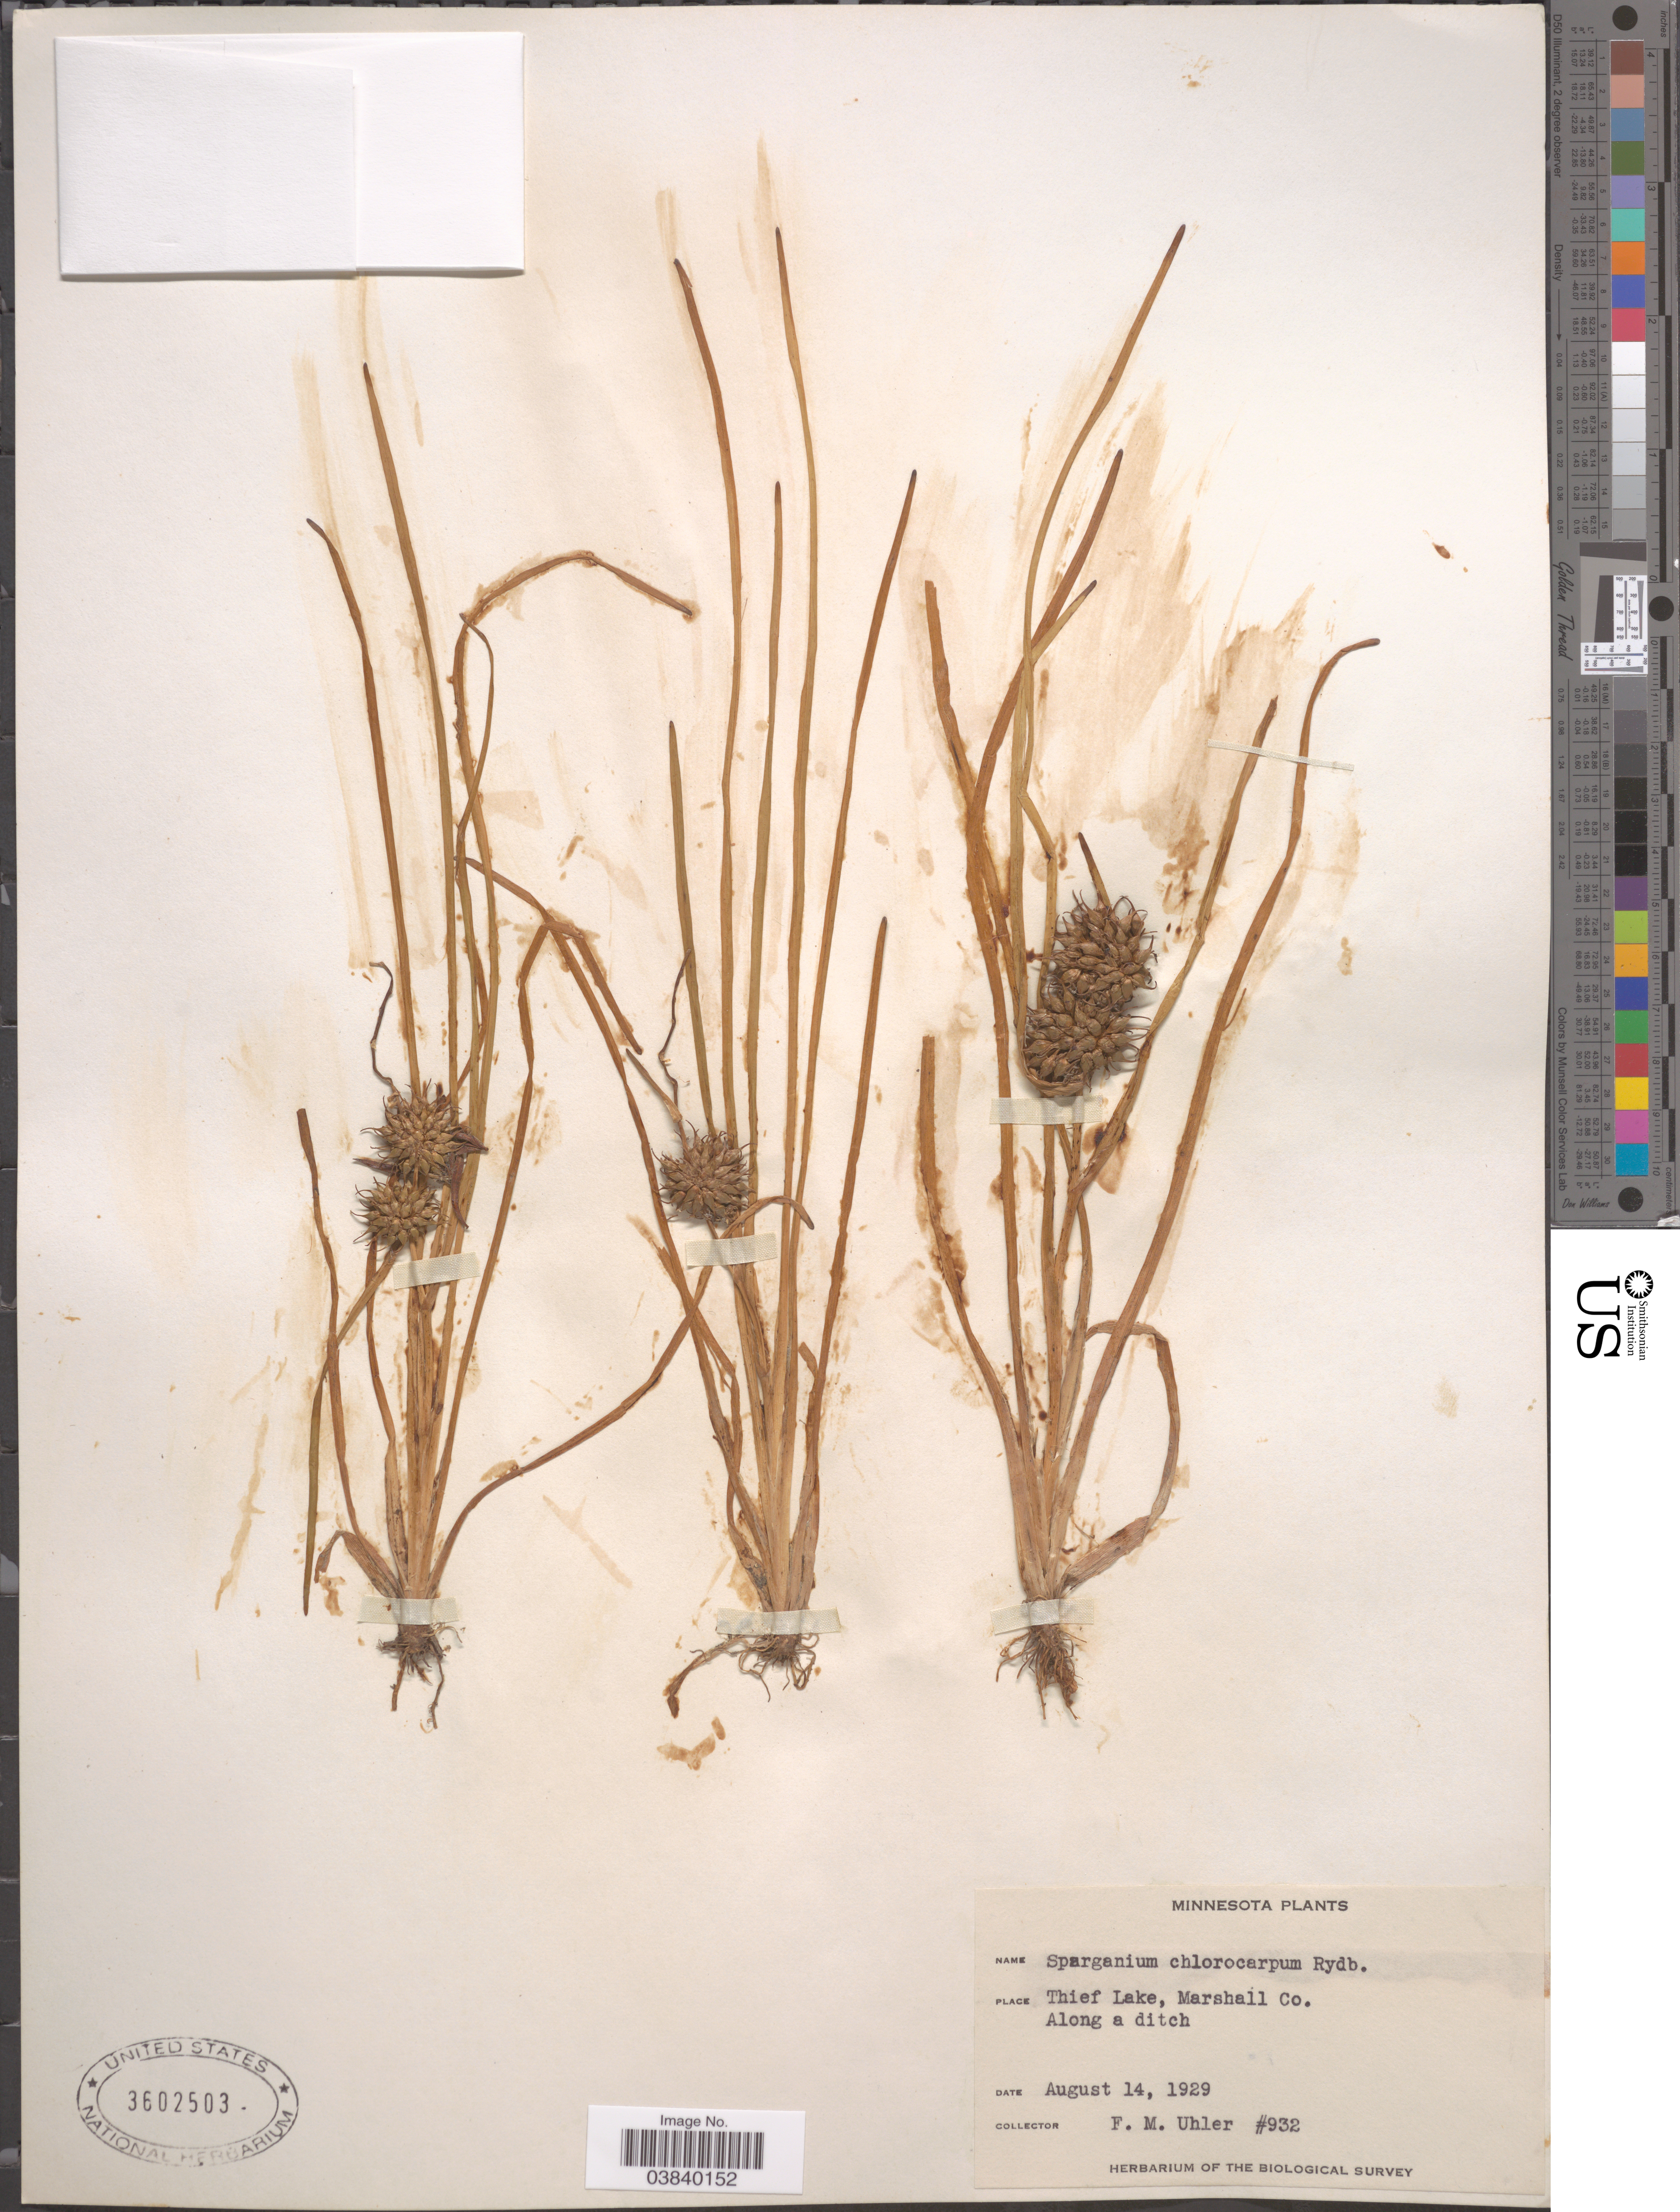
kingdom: Plantae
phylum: Tracheophyta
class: Liliopsida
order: Poales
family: Typhaceae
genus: Sparganium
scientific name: Sparganium chlorocarpum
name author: Rydb.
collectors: F. M. Uhler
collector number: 932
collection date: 1929-08-14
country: United States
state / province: Minnesota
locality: Thief Lake, Marshall Co.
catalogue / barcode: US 3602503